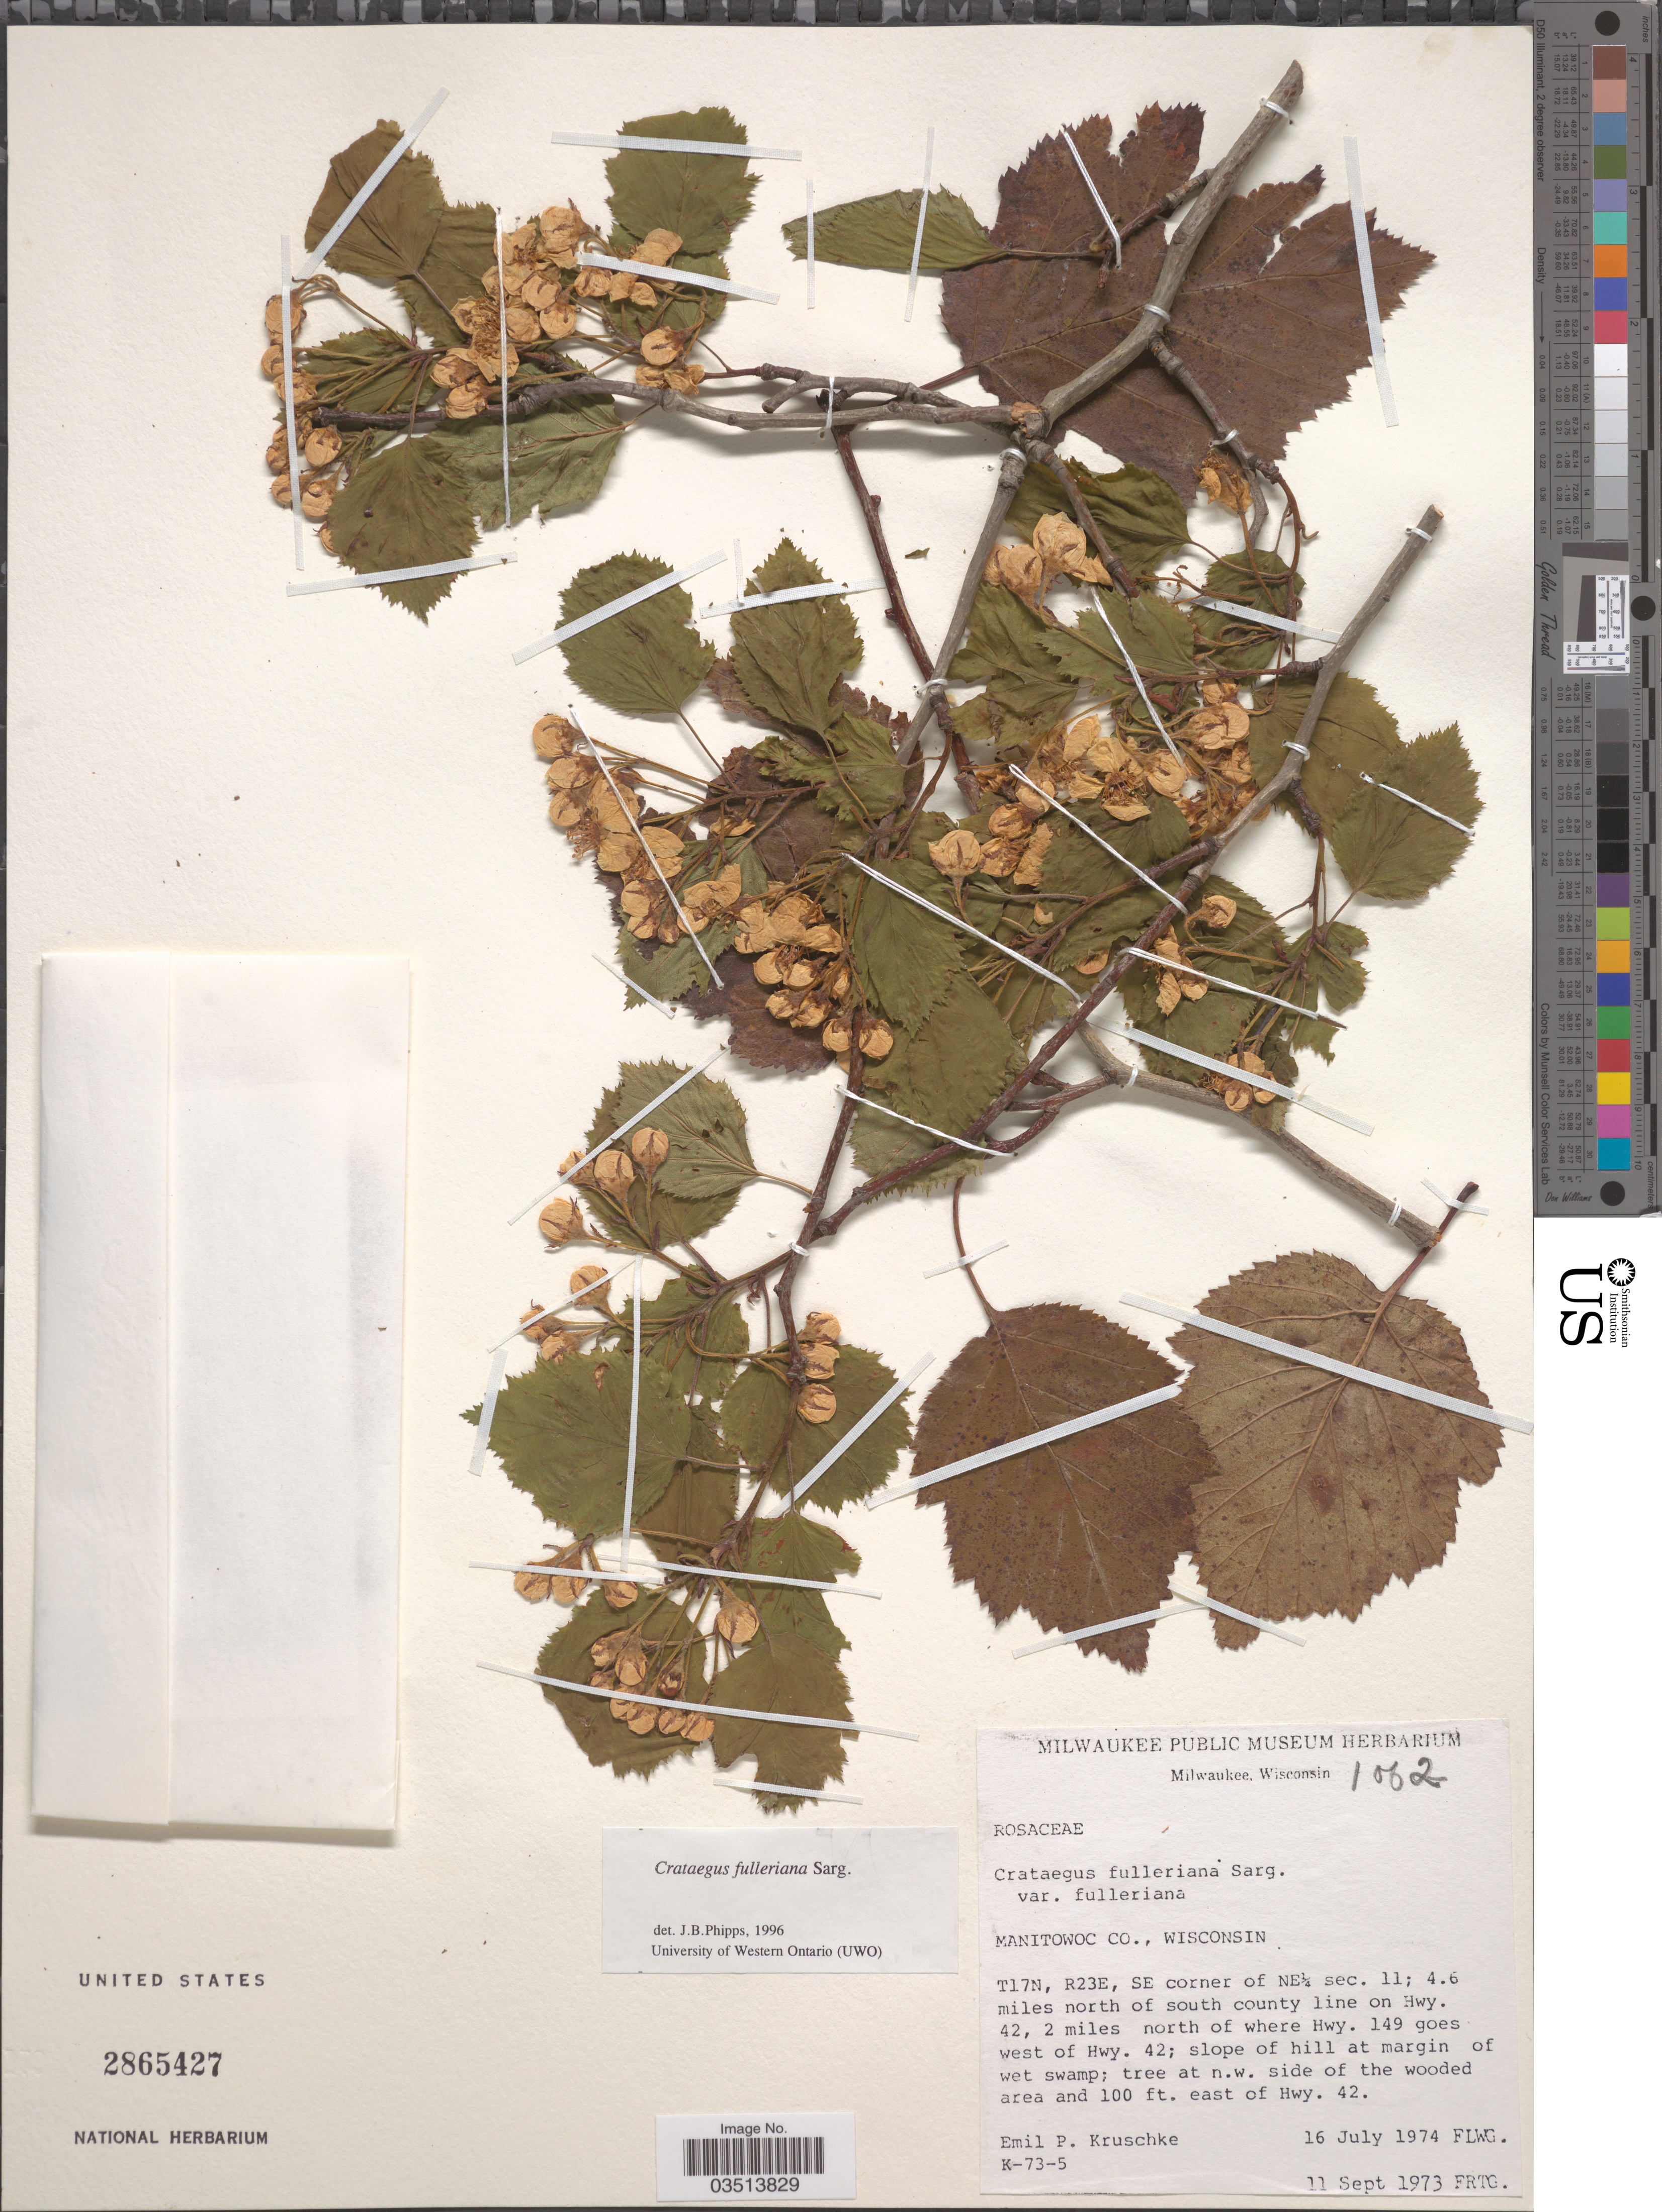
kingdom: Plantae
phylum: Tracheophyta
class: Magnoliopsida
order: Rosales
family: Rosaceae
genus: Crataegus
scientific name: Crataegus coccinea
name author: Ashe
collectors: E. Kruschke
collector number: K-73-5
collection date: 1973-09-11/1974-07-16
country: United States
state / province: Wisconsin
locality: Manitowoc Co. T17N, R23E, SE corner of NE¼ sec. 11; 4.6 miles north of south county line on Hwy. 42, 2 miles north of where Hwy. 149 goes west of Hwy. 42. At n.w. side of the wooded area and 100 ft. east of Hwy. 42.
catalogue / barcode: US 2865427